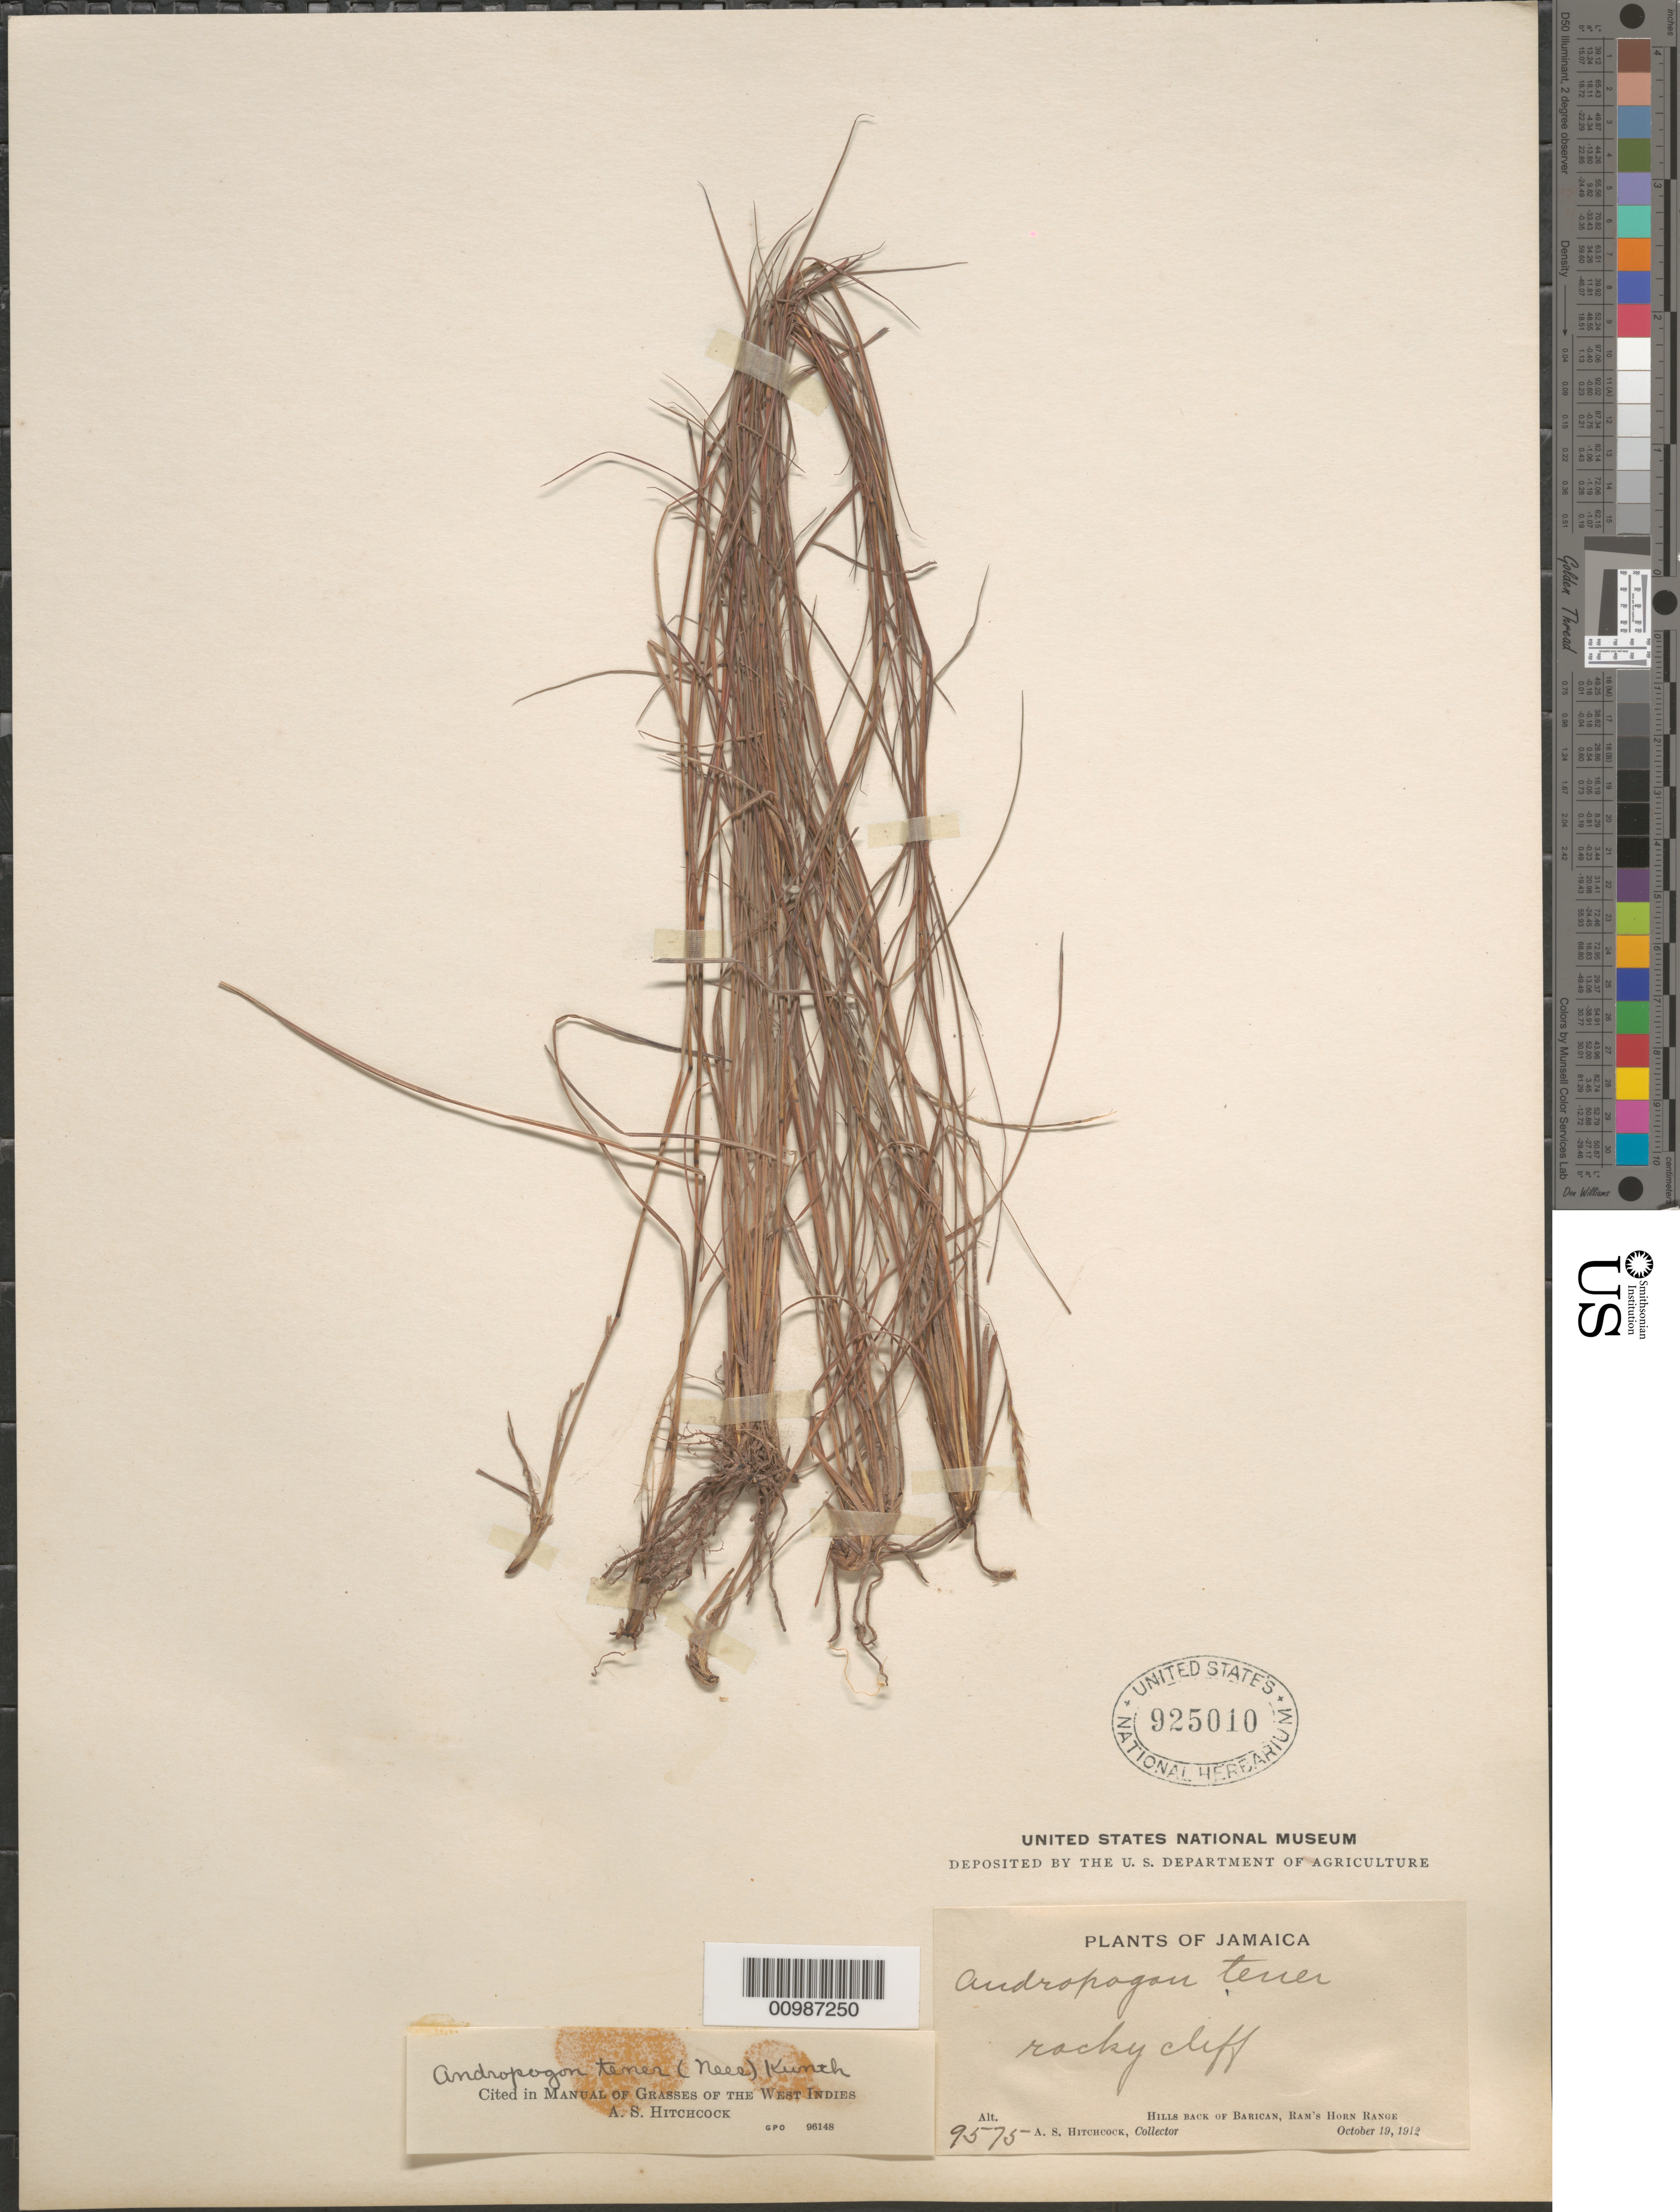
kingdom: Plantae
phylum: Tracheophyta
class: Liliopsida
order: Poales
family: Poaceae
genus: Andropogon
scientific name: Andropogon tener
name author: (Nees) Kunth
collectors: A. S. Hitchcock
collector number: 9575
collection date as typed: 19 Oct 1912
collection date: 1912-10-19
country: Jamaica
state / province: Saint Andrew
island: Jamaica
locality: Hills Back of Barbican, Ram's Horn Range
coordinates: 0 N, 0 E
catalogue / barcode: US 925010